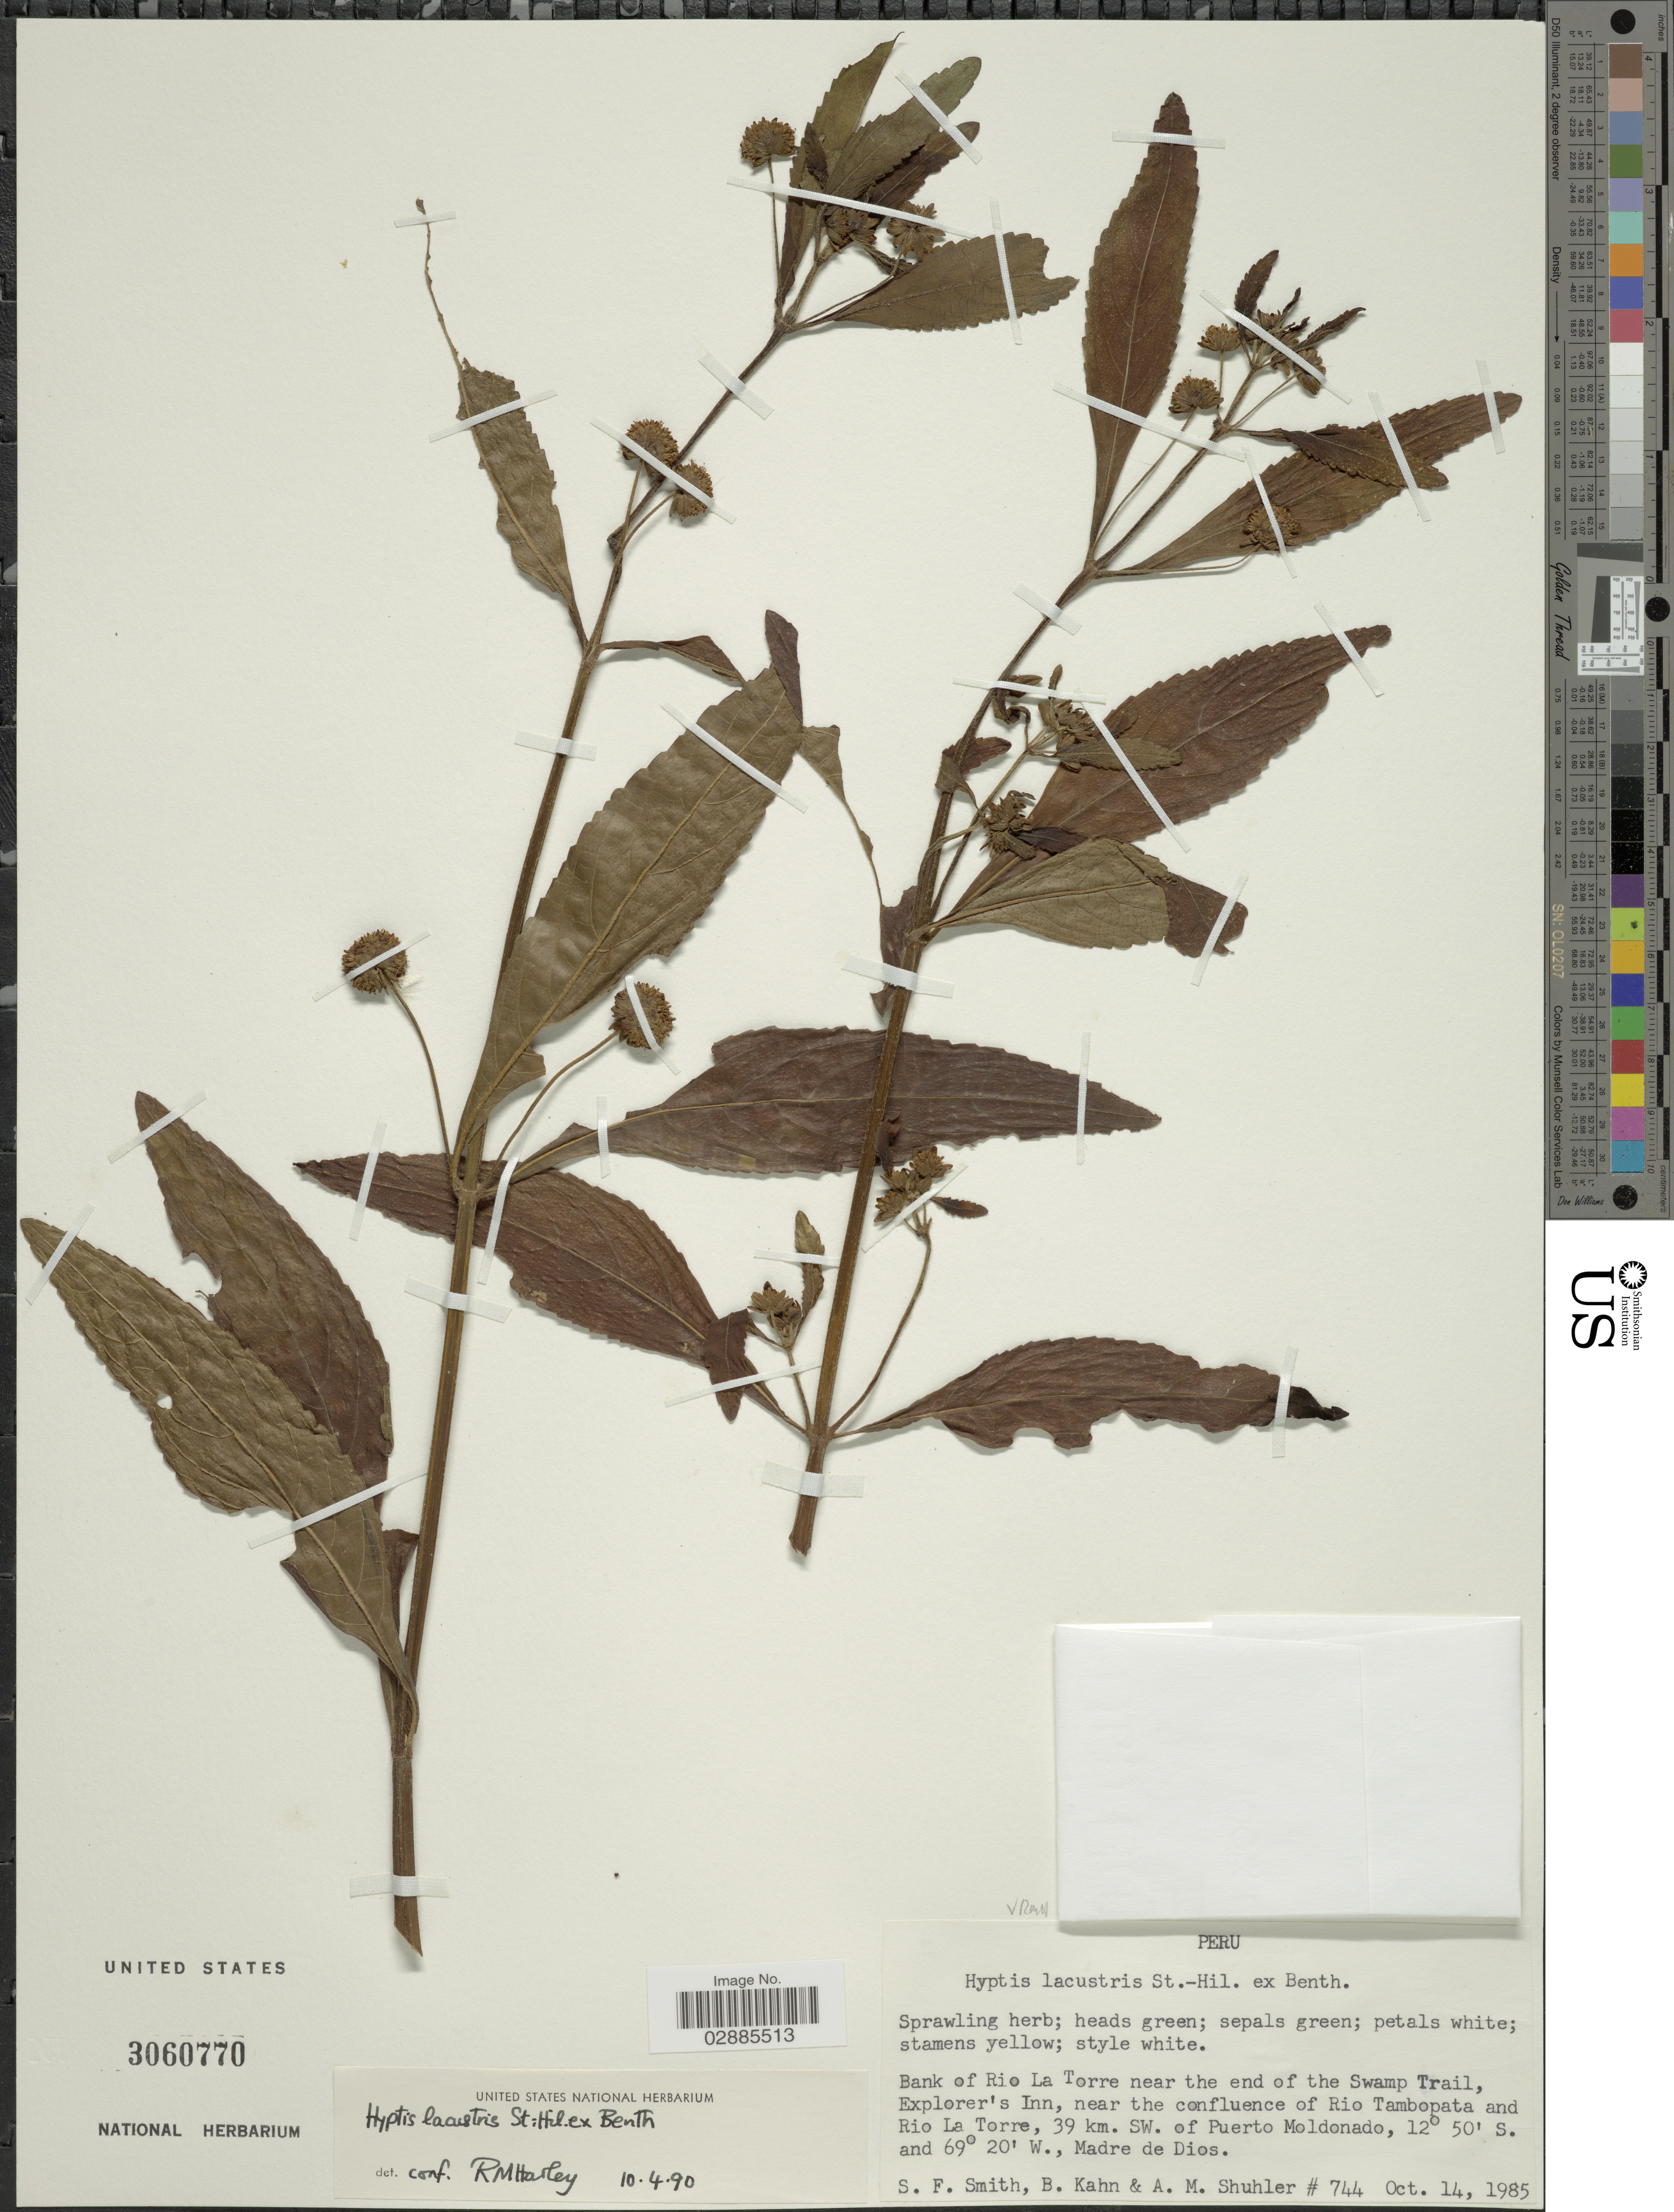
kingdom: Plantae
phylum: Tracheophyta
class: Magnoliopsida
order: Lamiales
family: Lamiaceae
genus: Hyptis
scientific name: Hyptis lacustris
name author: A. St.-Hil. ex Benth.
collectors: S.F. Smith, B. Kahn & A. Shuhler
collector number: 744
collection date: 1985-10-14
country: Peru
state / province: Madre de Dios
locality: Bank of Rio La Torre near the end of the Swamp Trail, Explorer's Inn, near the confluence of Rio Tambopata and Rio La Torre, 39 km. SW. of Puerto Moldonado.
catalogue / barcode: US 3060770